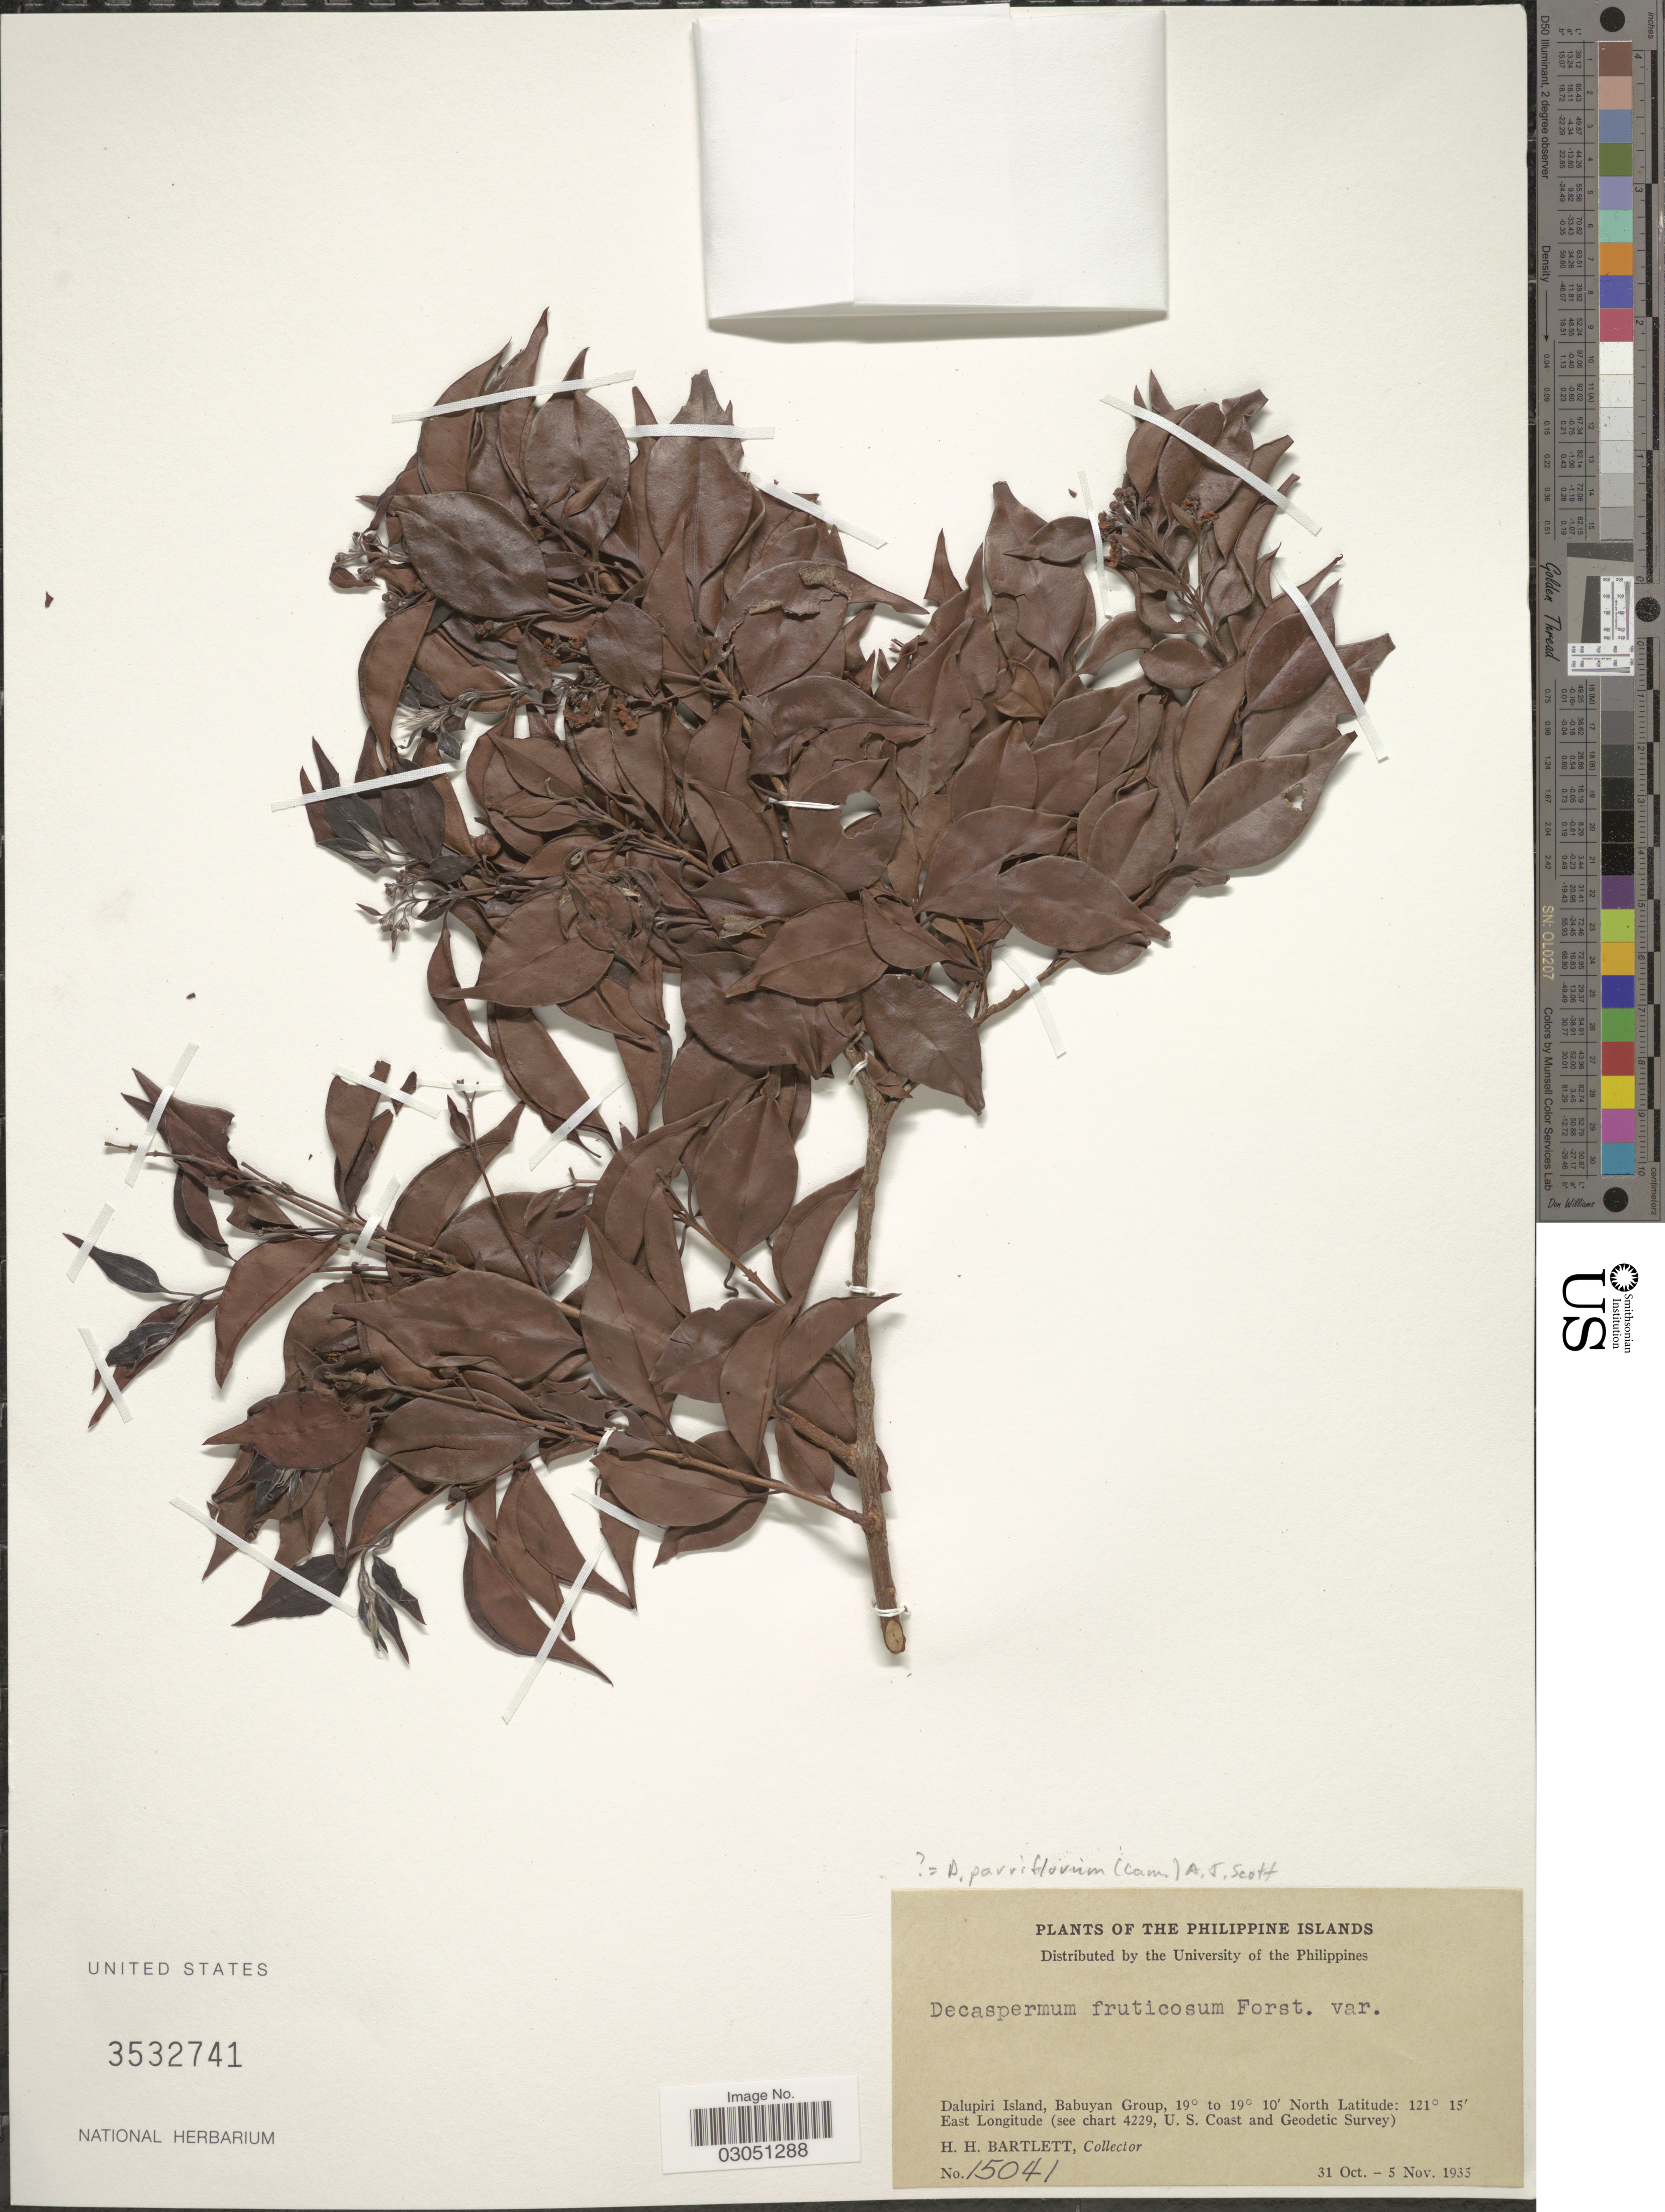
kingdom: Plantae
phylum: Tracheophyta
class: Magnoliopsida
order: Myrtales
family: Myrtaceae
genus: Decaspermum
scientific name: Decaspermum fruticosum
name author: J.R. Forst. & G. Forst.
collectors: H. H. Bartlett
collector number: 15041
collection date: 1935-10-31/1935-11-05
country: Philippines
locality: The Philippine Islands, Dalupiri Island, Babuyan Group.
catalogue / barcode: US 3532741